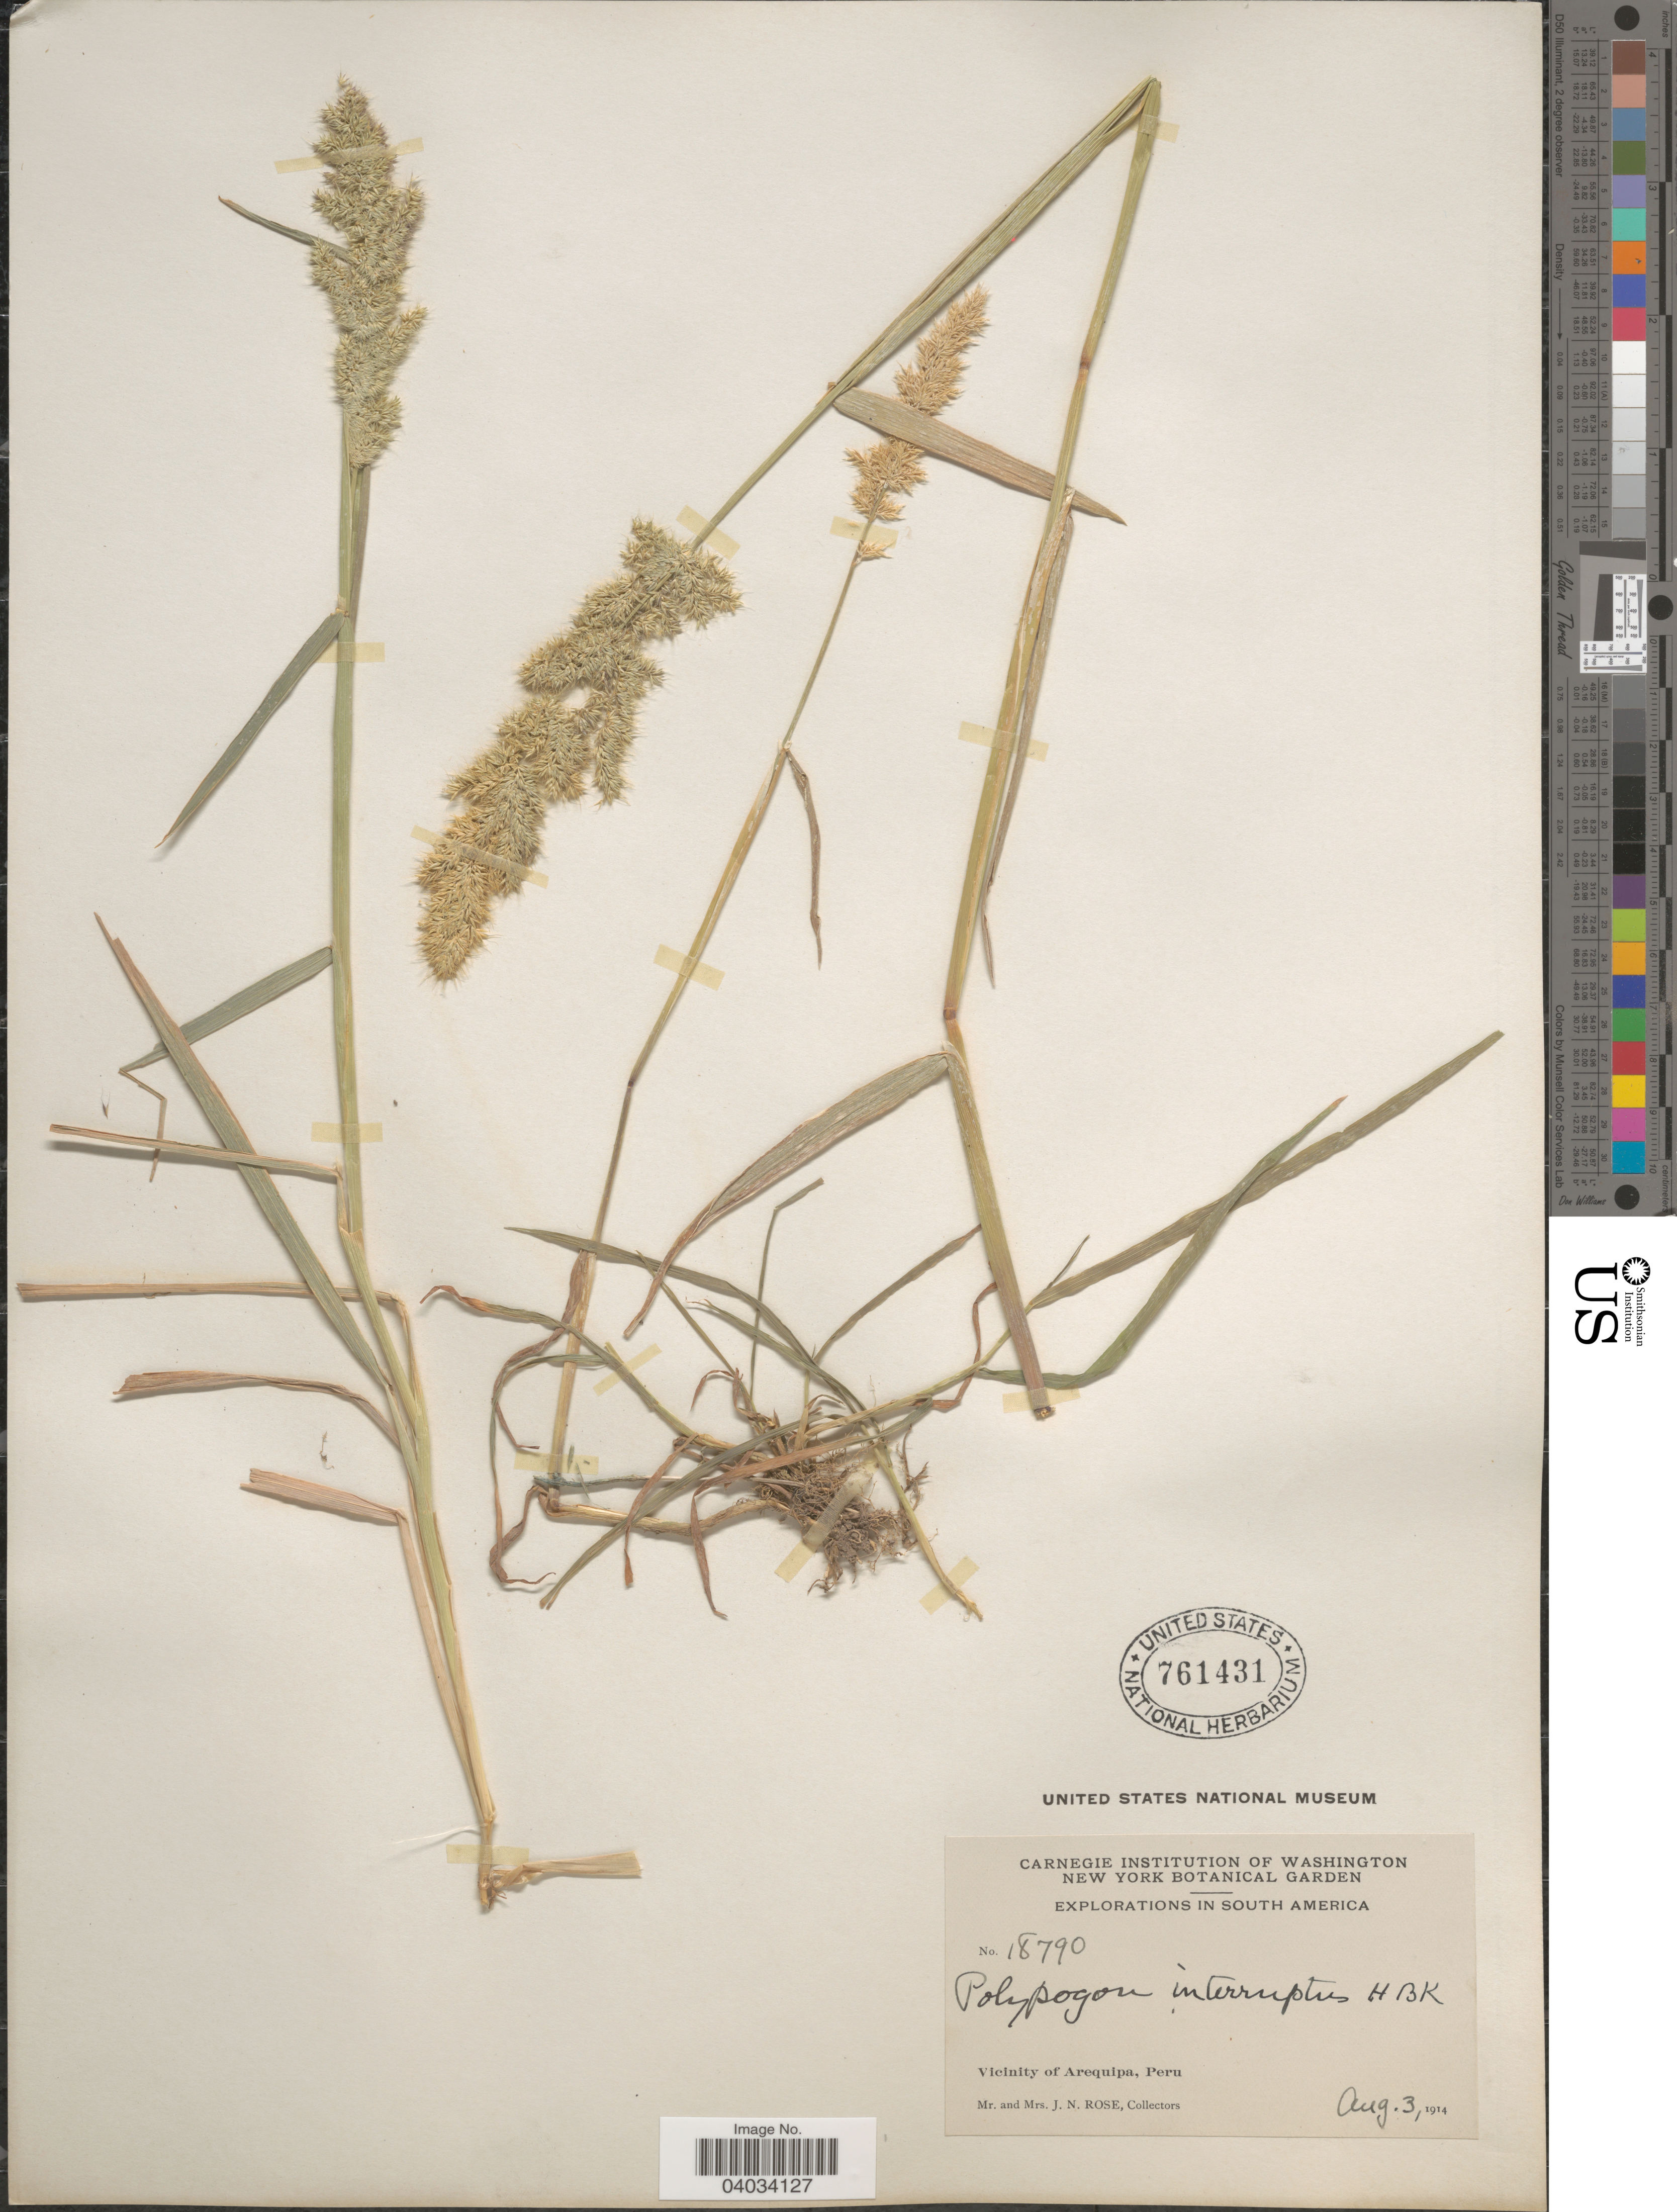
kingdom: Plantae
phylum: Tracheophyta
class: Liliopsida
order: Poales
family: Poaceae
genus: Polypogon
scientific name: Polypogon interruptus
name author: Kunth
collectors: J. N. Rose & L. B. Rose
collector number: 18790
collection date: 1914-08-03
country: Peru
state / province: Arequipa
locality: Vicinity of Arequipa.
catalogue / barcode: US 761431